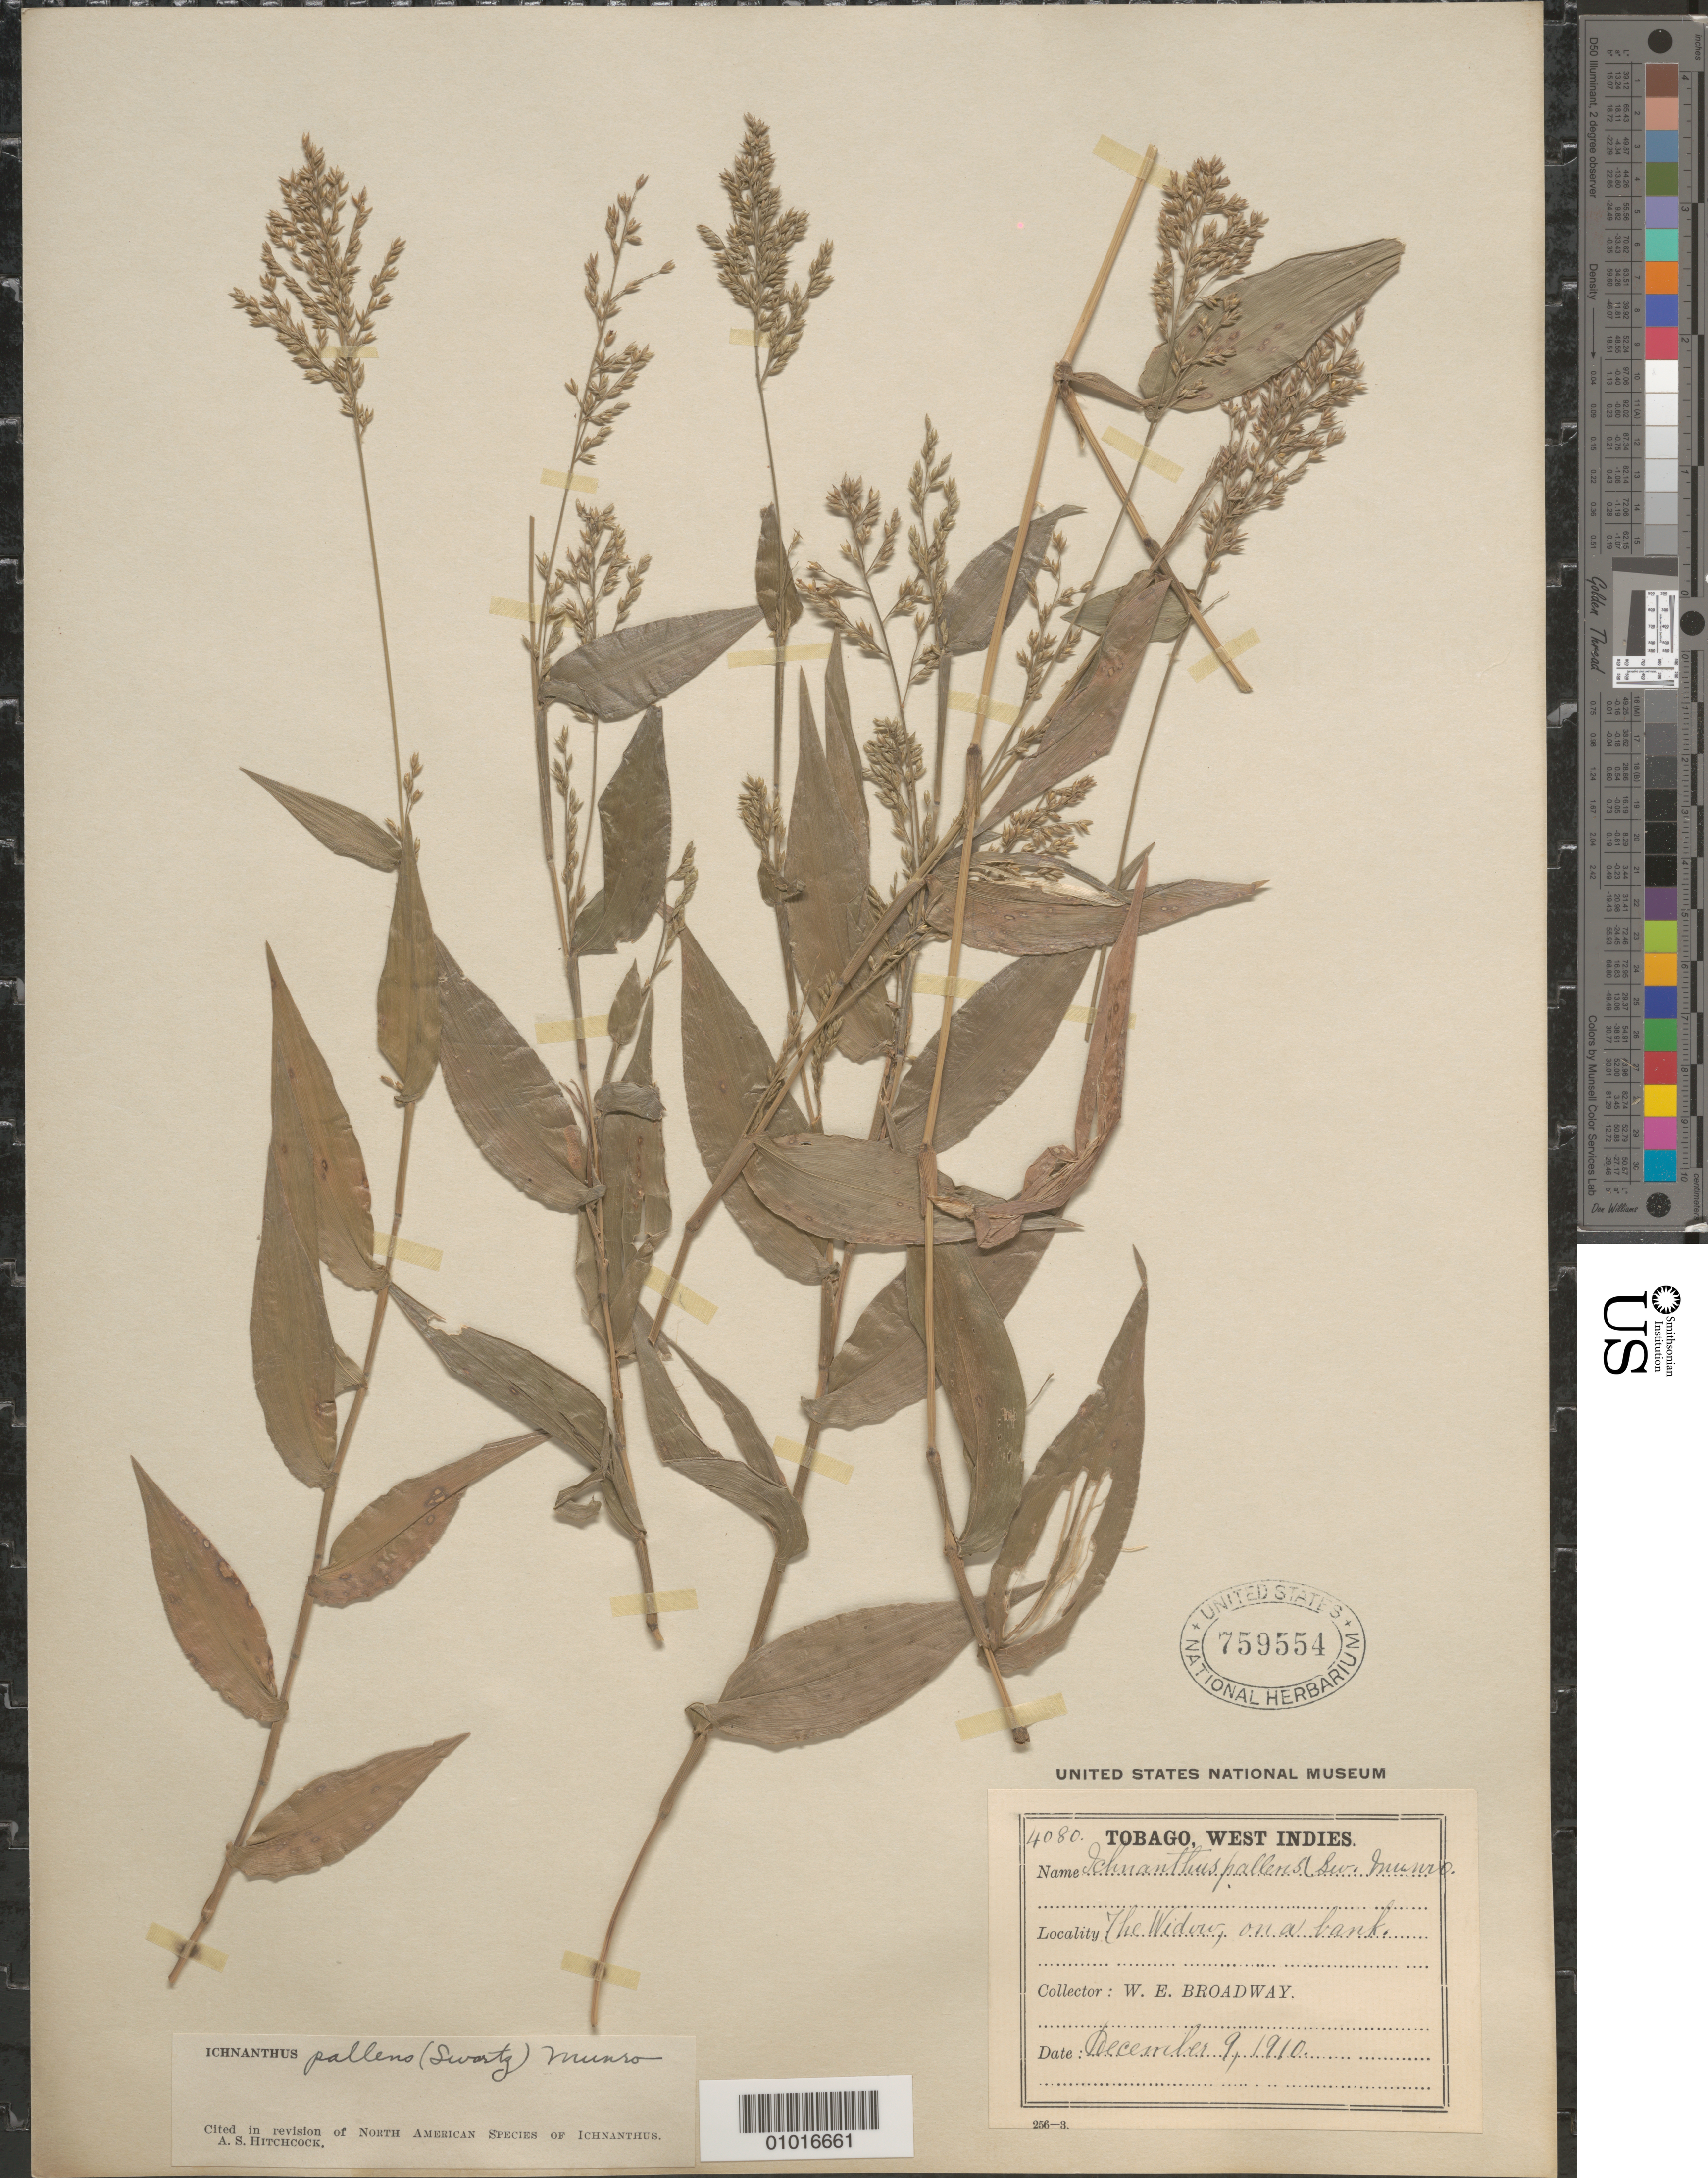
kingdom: Plantae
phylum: Tracheophyta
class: Liliopsida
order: Poales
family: Poaceae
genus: Ichnanthus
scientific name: Ichnanthus pallens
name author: (Sw.) Munro ex Benth.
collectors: W. E. Broadway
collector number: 4080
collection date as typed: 09 Dec 1910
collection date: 1910-12-09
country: Trinidad and Tobago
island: Tobago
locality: The Widow, on a bank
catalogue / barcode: US 759554